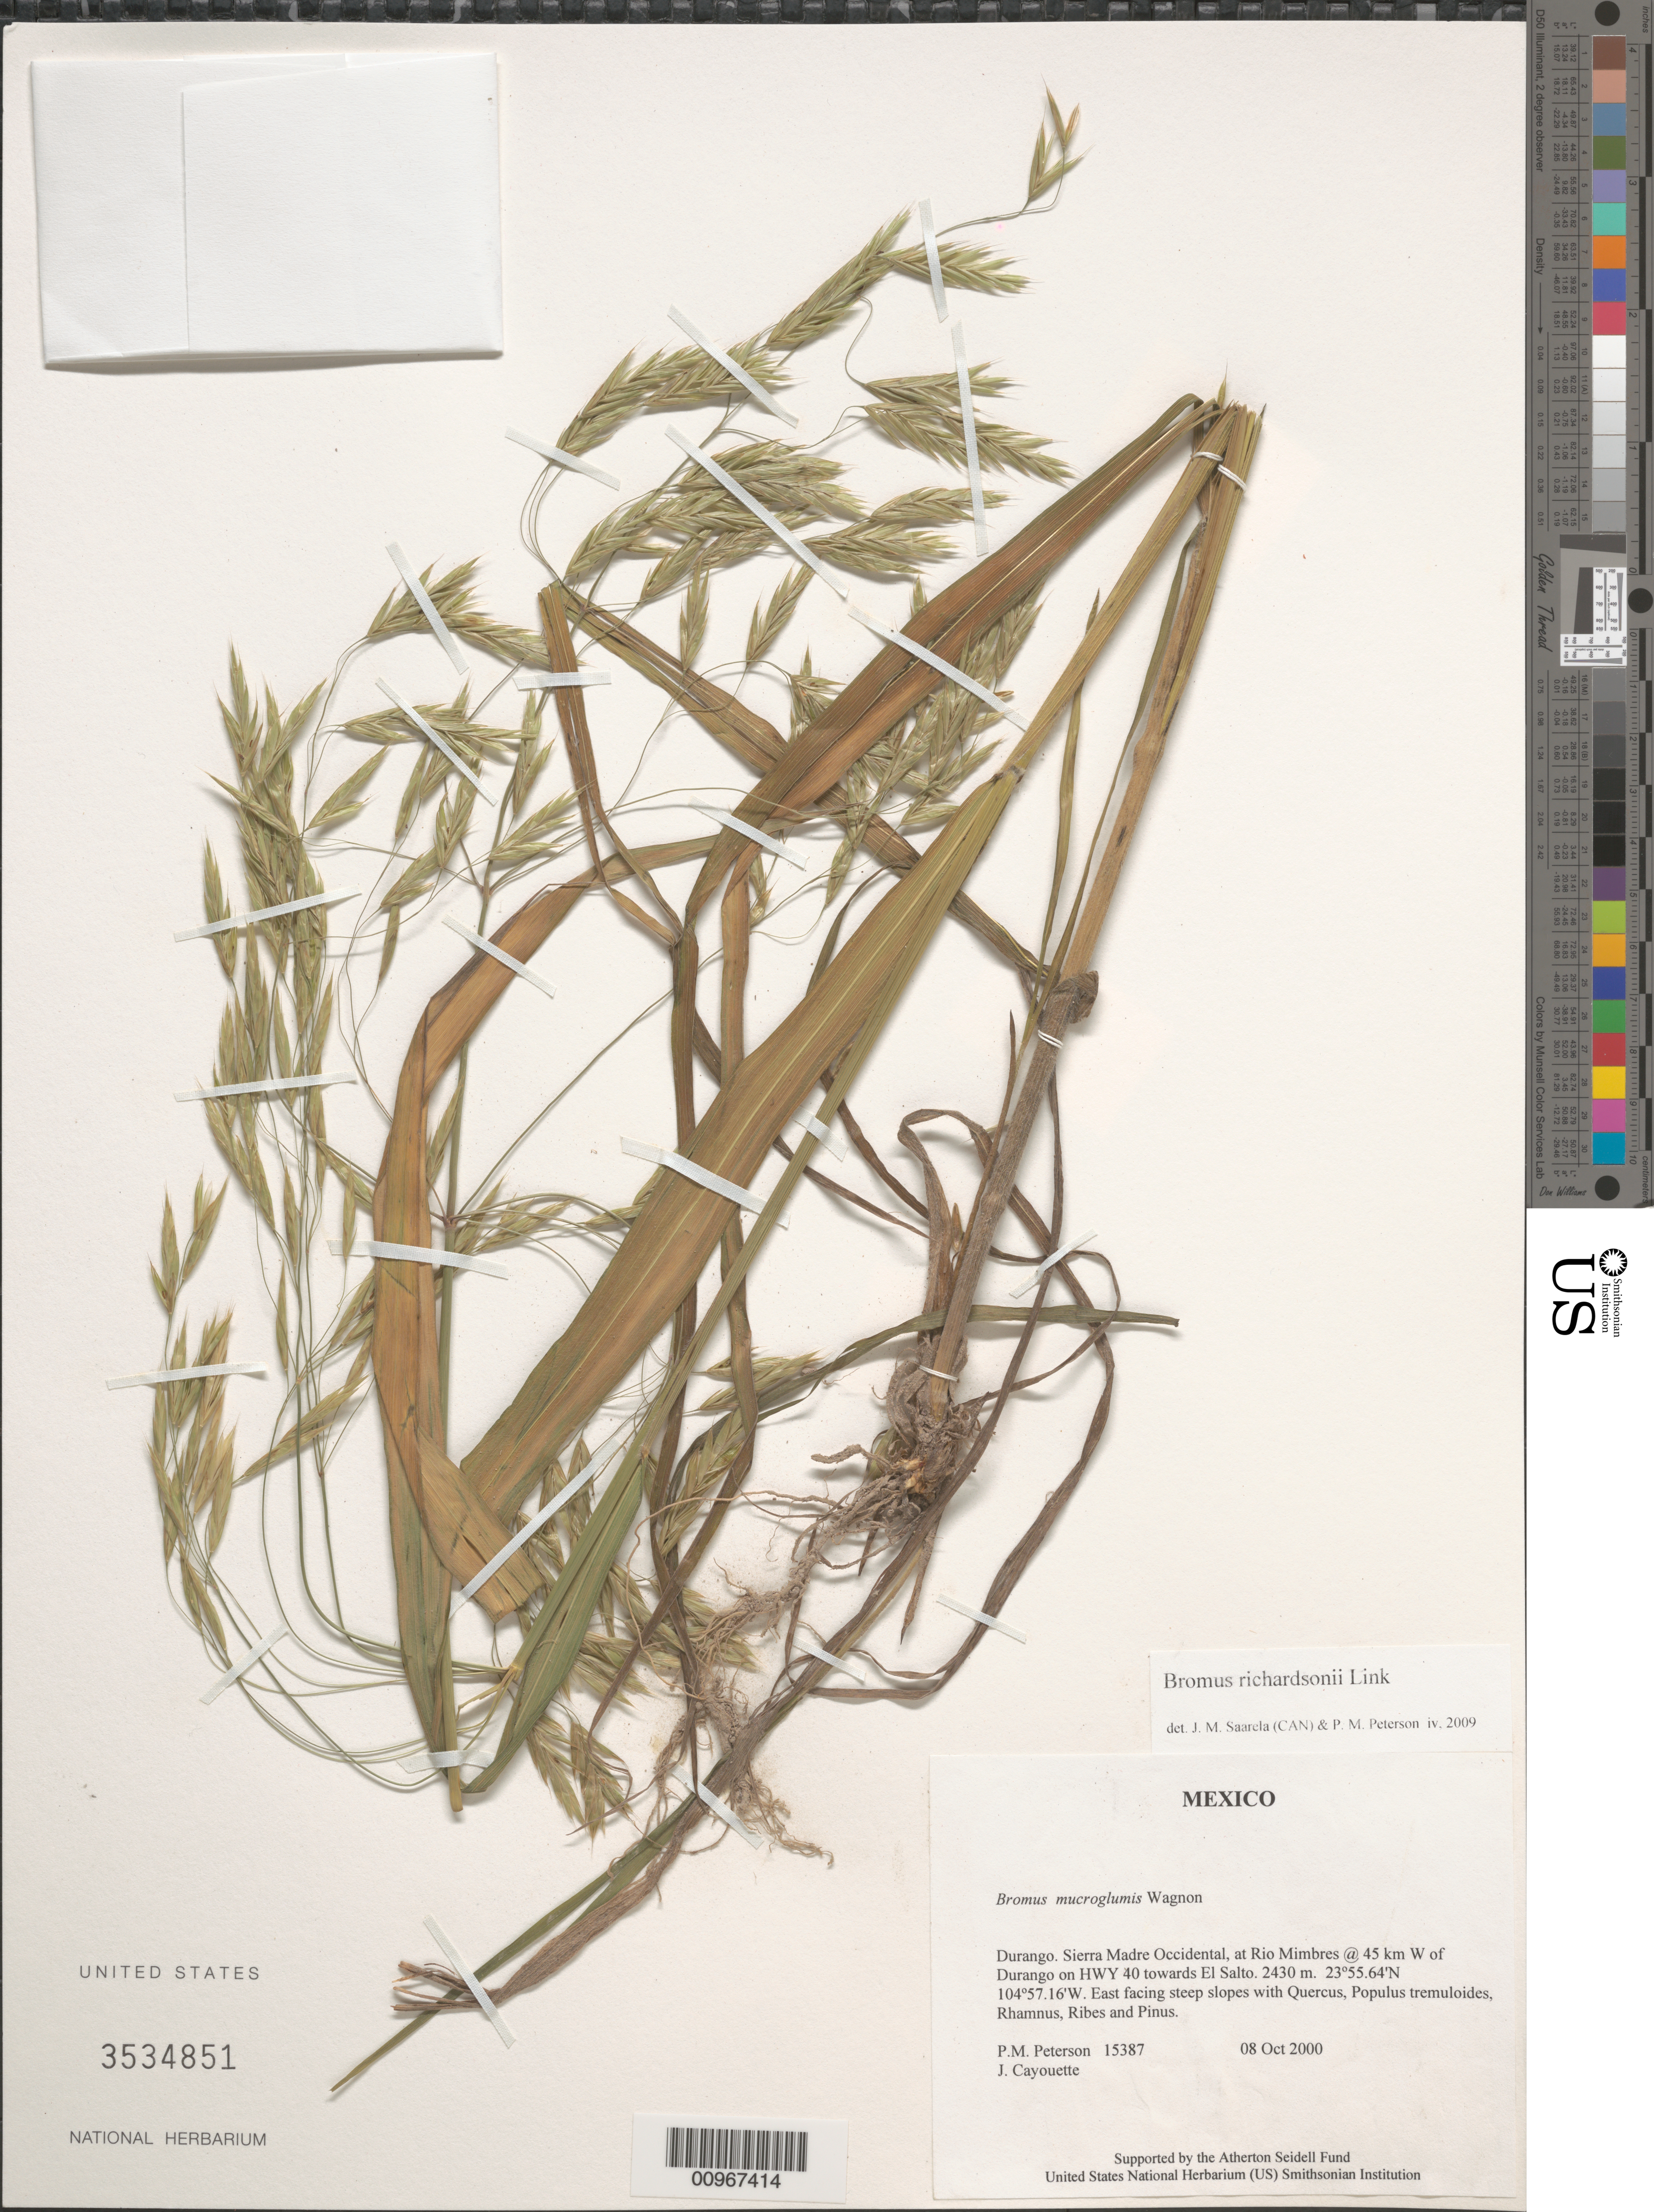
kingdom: Plantae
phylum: Tracheophyta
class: Liliopsida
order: Poales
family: Poaceae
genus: Bromus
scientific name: Bromus richardsonii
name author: Link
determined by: Saarela, J. M., (CAN), Canadian Museum of Nature (CANADA)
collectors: P. M. Peterson & J. Cayouette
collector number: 15387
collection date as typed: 08 Oct 2000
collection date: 2000-10-08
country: Mexico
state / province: Durango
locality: Sierra Madre Occidental, at Rio Mimbres @ 45 km W of Durango on HWY 40 towards El Salto.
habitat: East facing steep slopes with Quercus, Populus tremuloides, Rhamnus, Ribes and Pinus.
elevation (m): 2430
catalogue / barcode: US 3534851